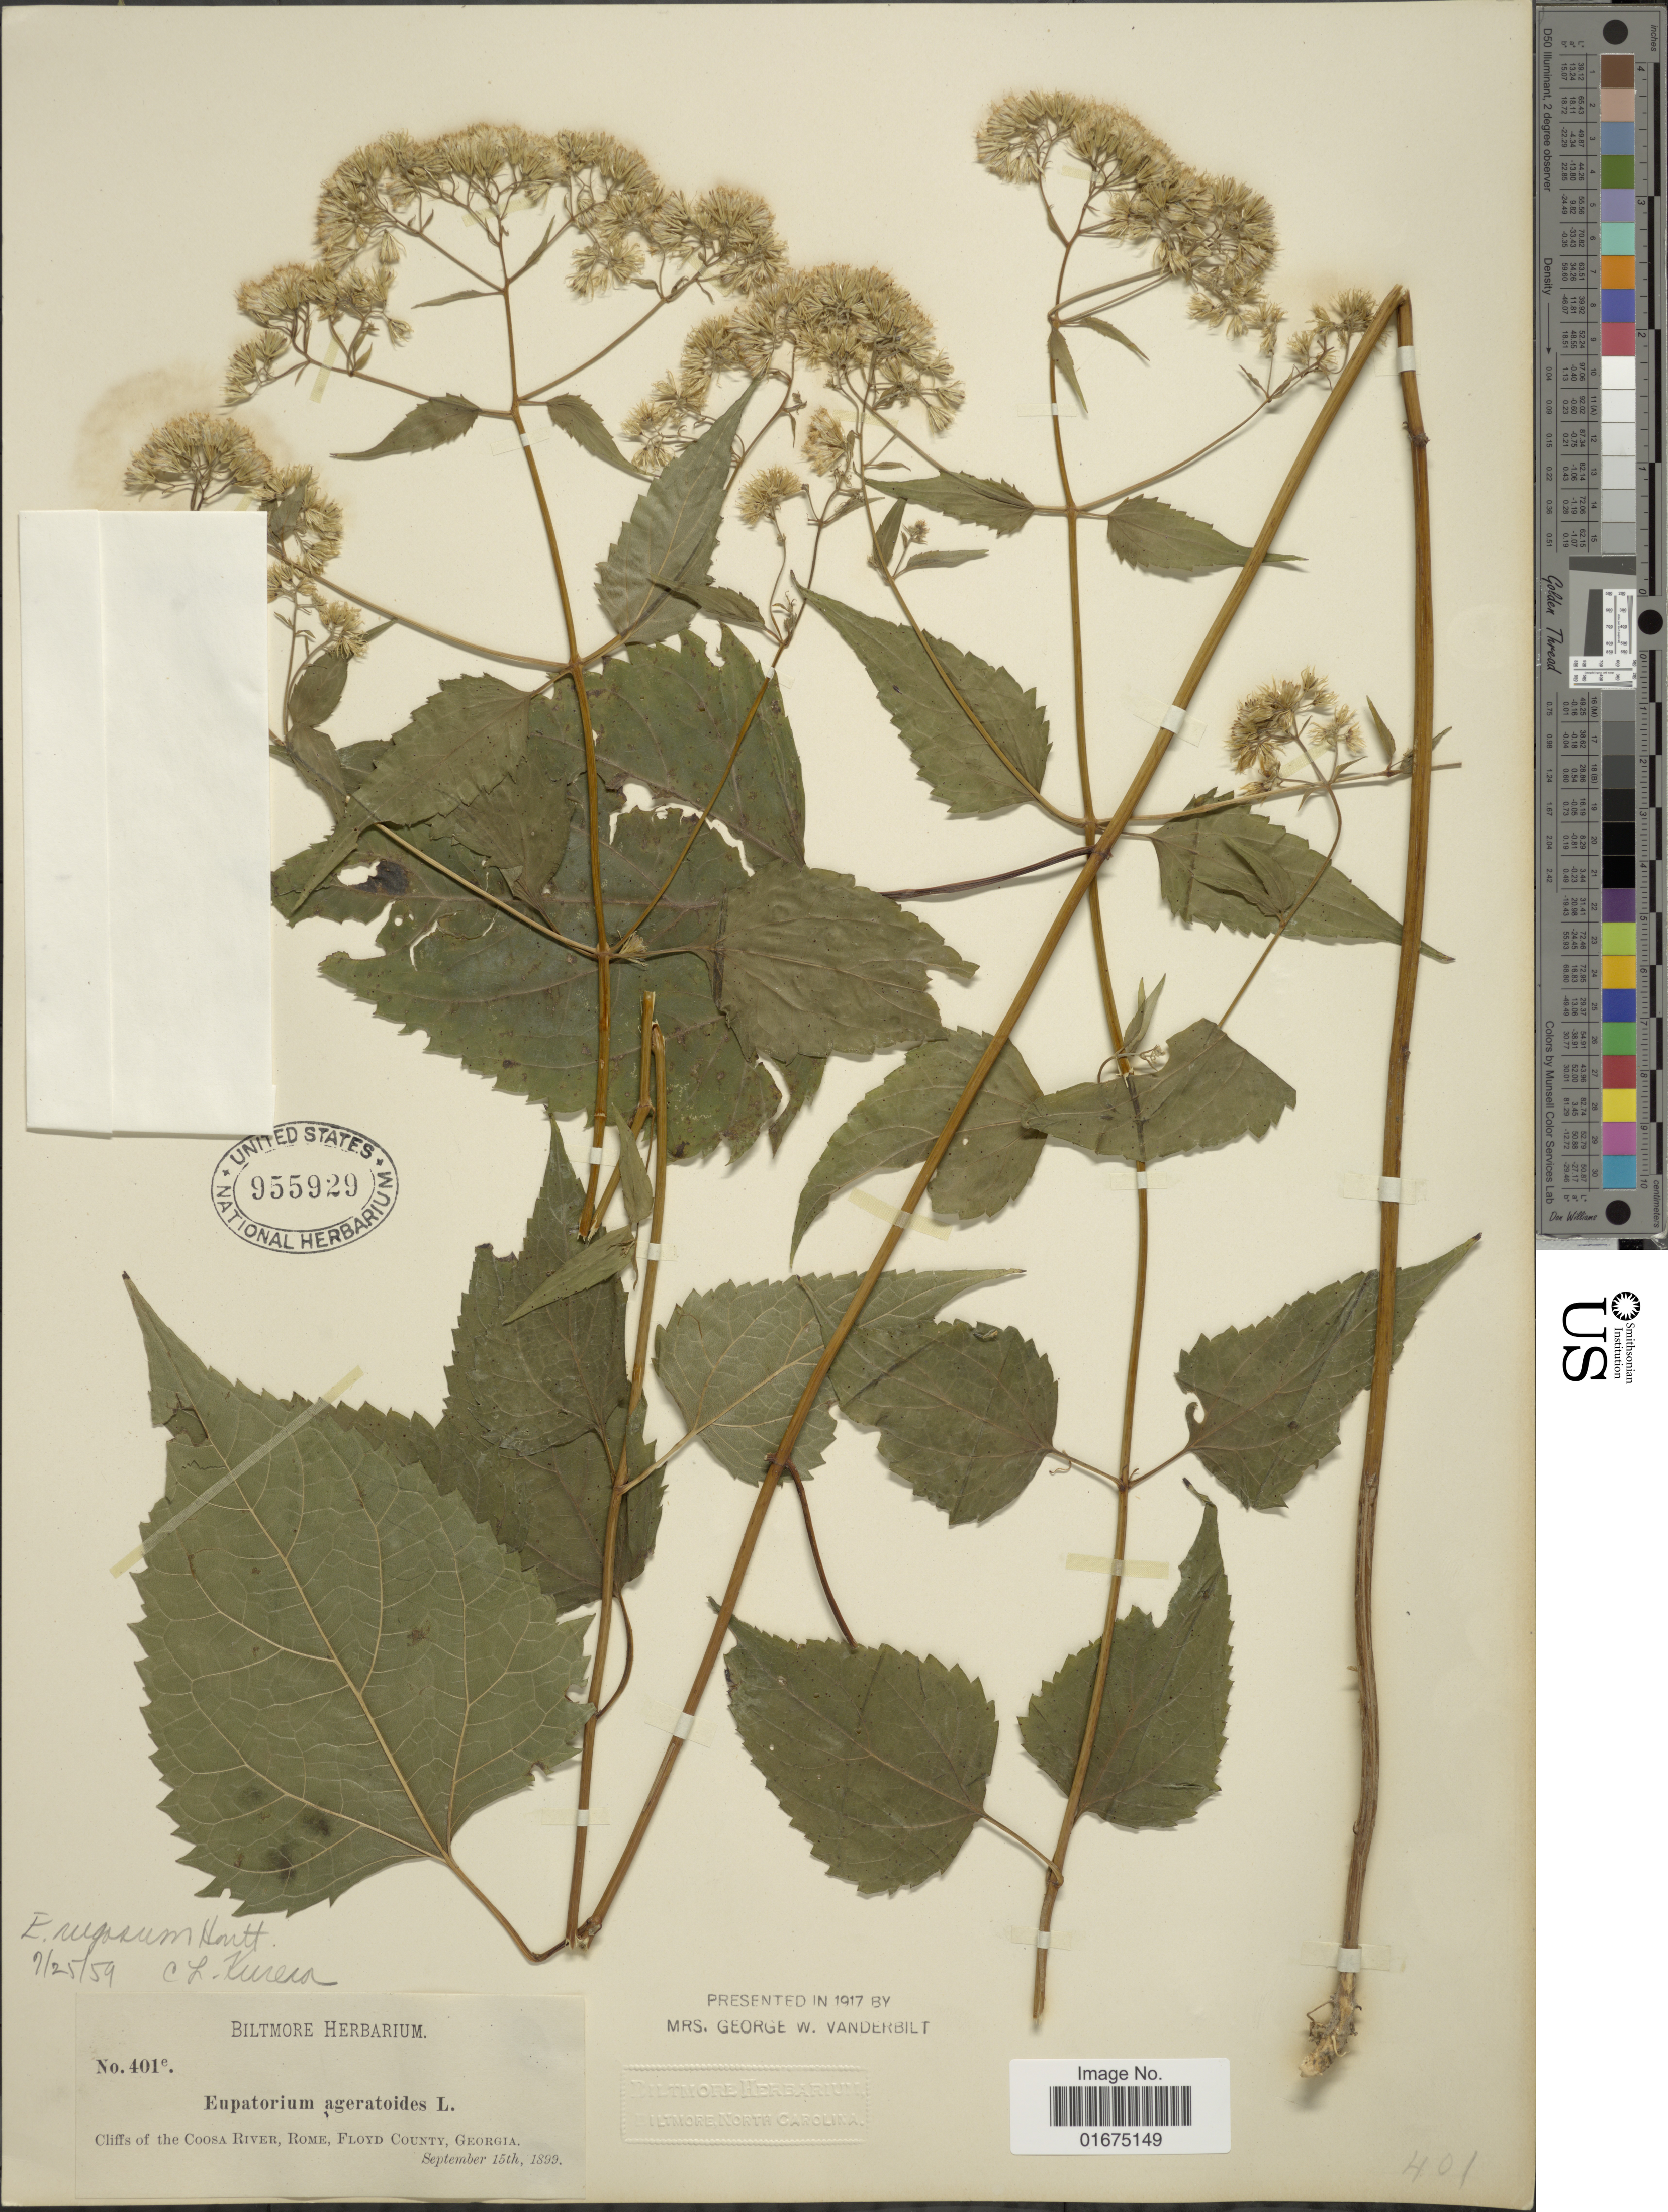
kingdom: Plantae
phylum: Tracheophyta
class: Magnoliopsida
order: Asterales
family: Asteraceae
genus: Ageratina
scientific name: Ageratina altissima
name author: (L.) R.M. King & H. Rob.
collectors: ex herb. Biltmore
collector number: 401e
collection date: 1899-09-15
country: United States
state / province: Georgia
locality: Cliffs of the Coosa River, Rome, Floyd County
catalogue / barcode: US 955929